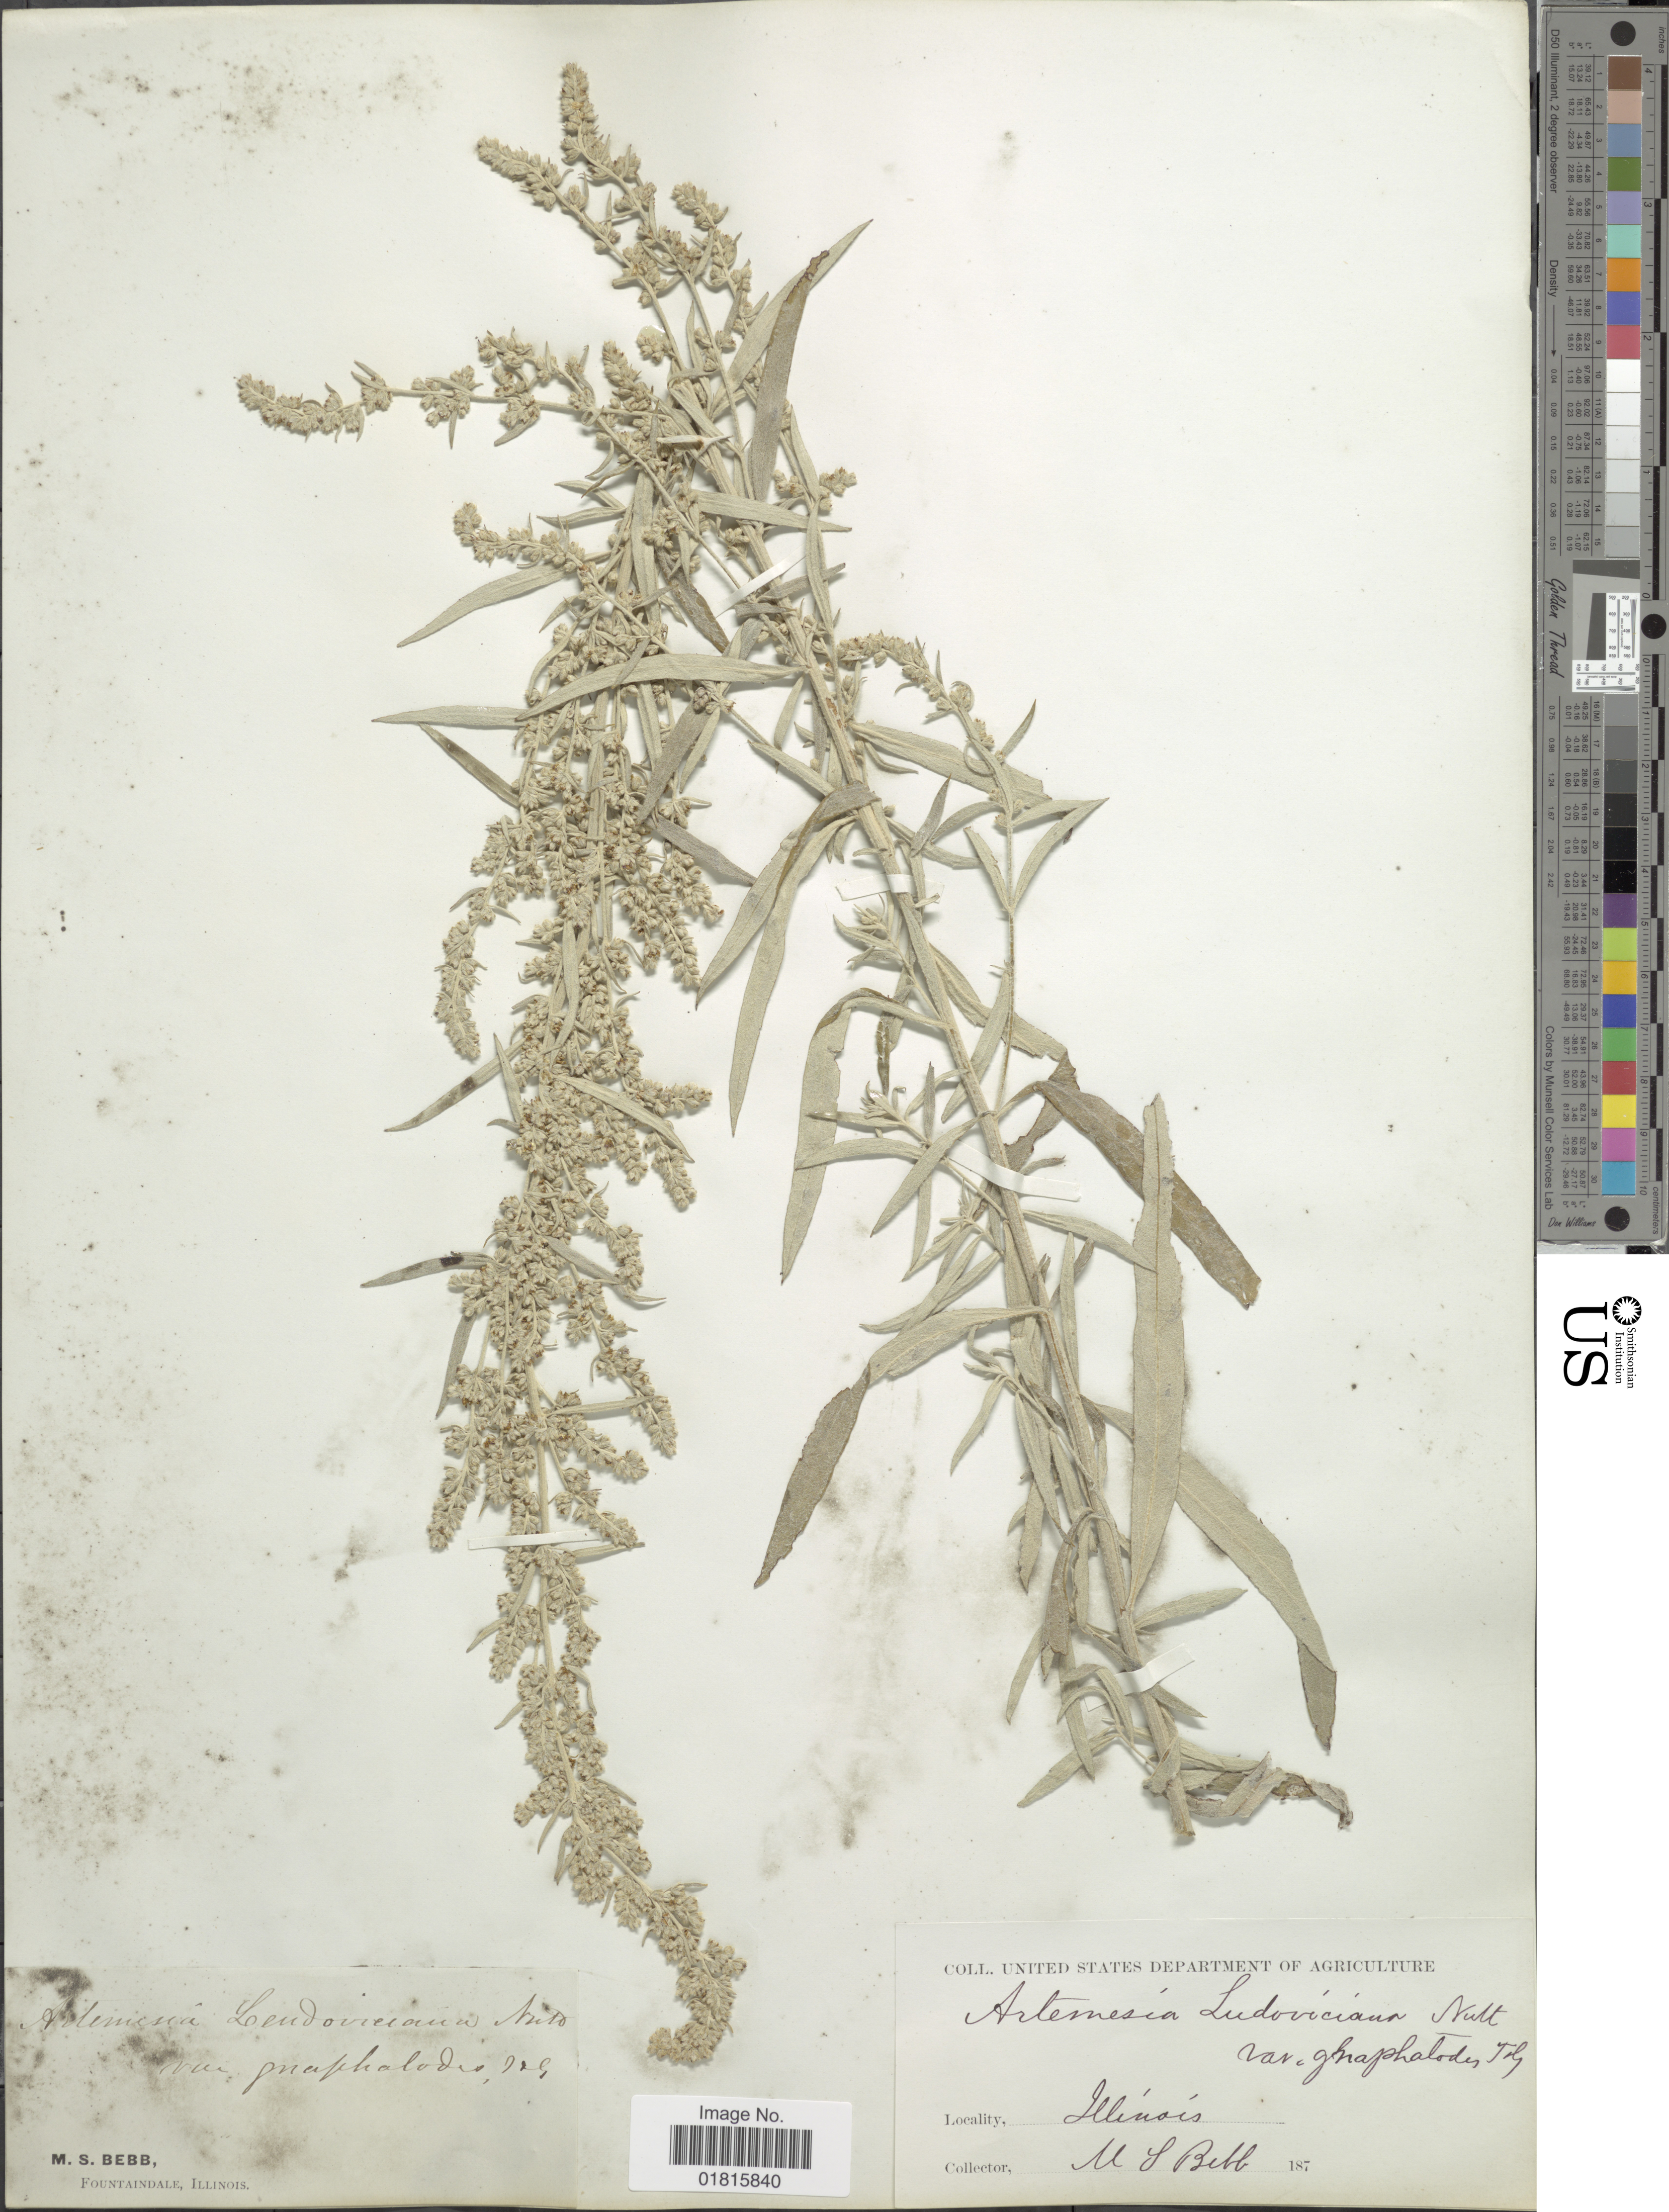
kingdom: Plantae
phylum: Tracheophyta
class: Magnoliopsida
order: Asterales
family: Asteraceae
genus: Artemisia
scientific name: Artemisia gnaphaloides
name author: Nutt.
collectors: M. Bebb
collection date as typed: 187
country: United States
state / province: Illinois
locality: Fountaindale